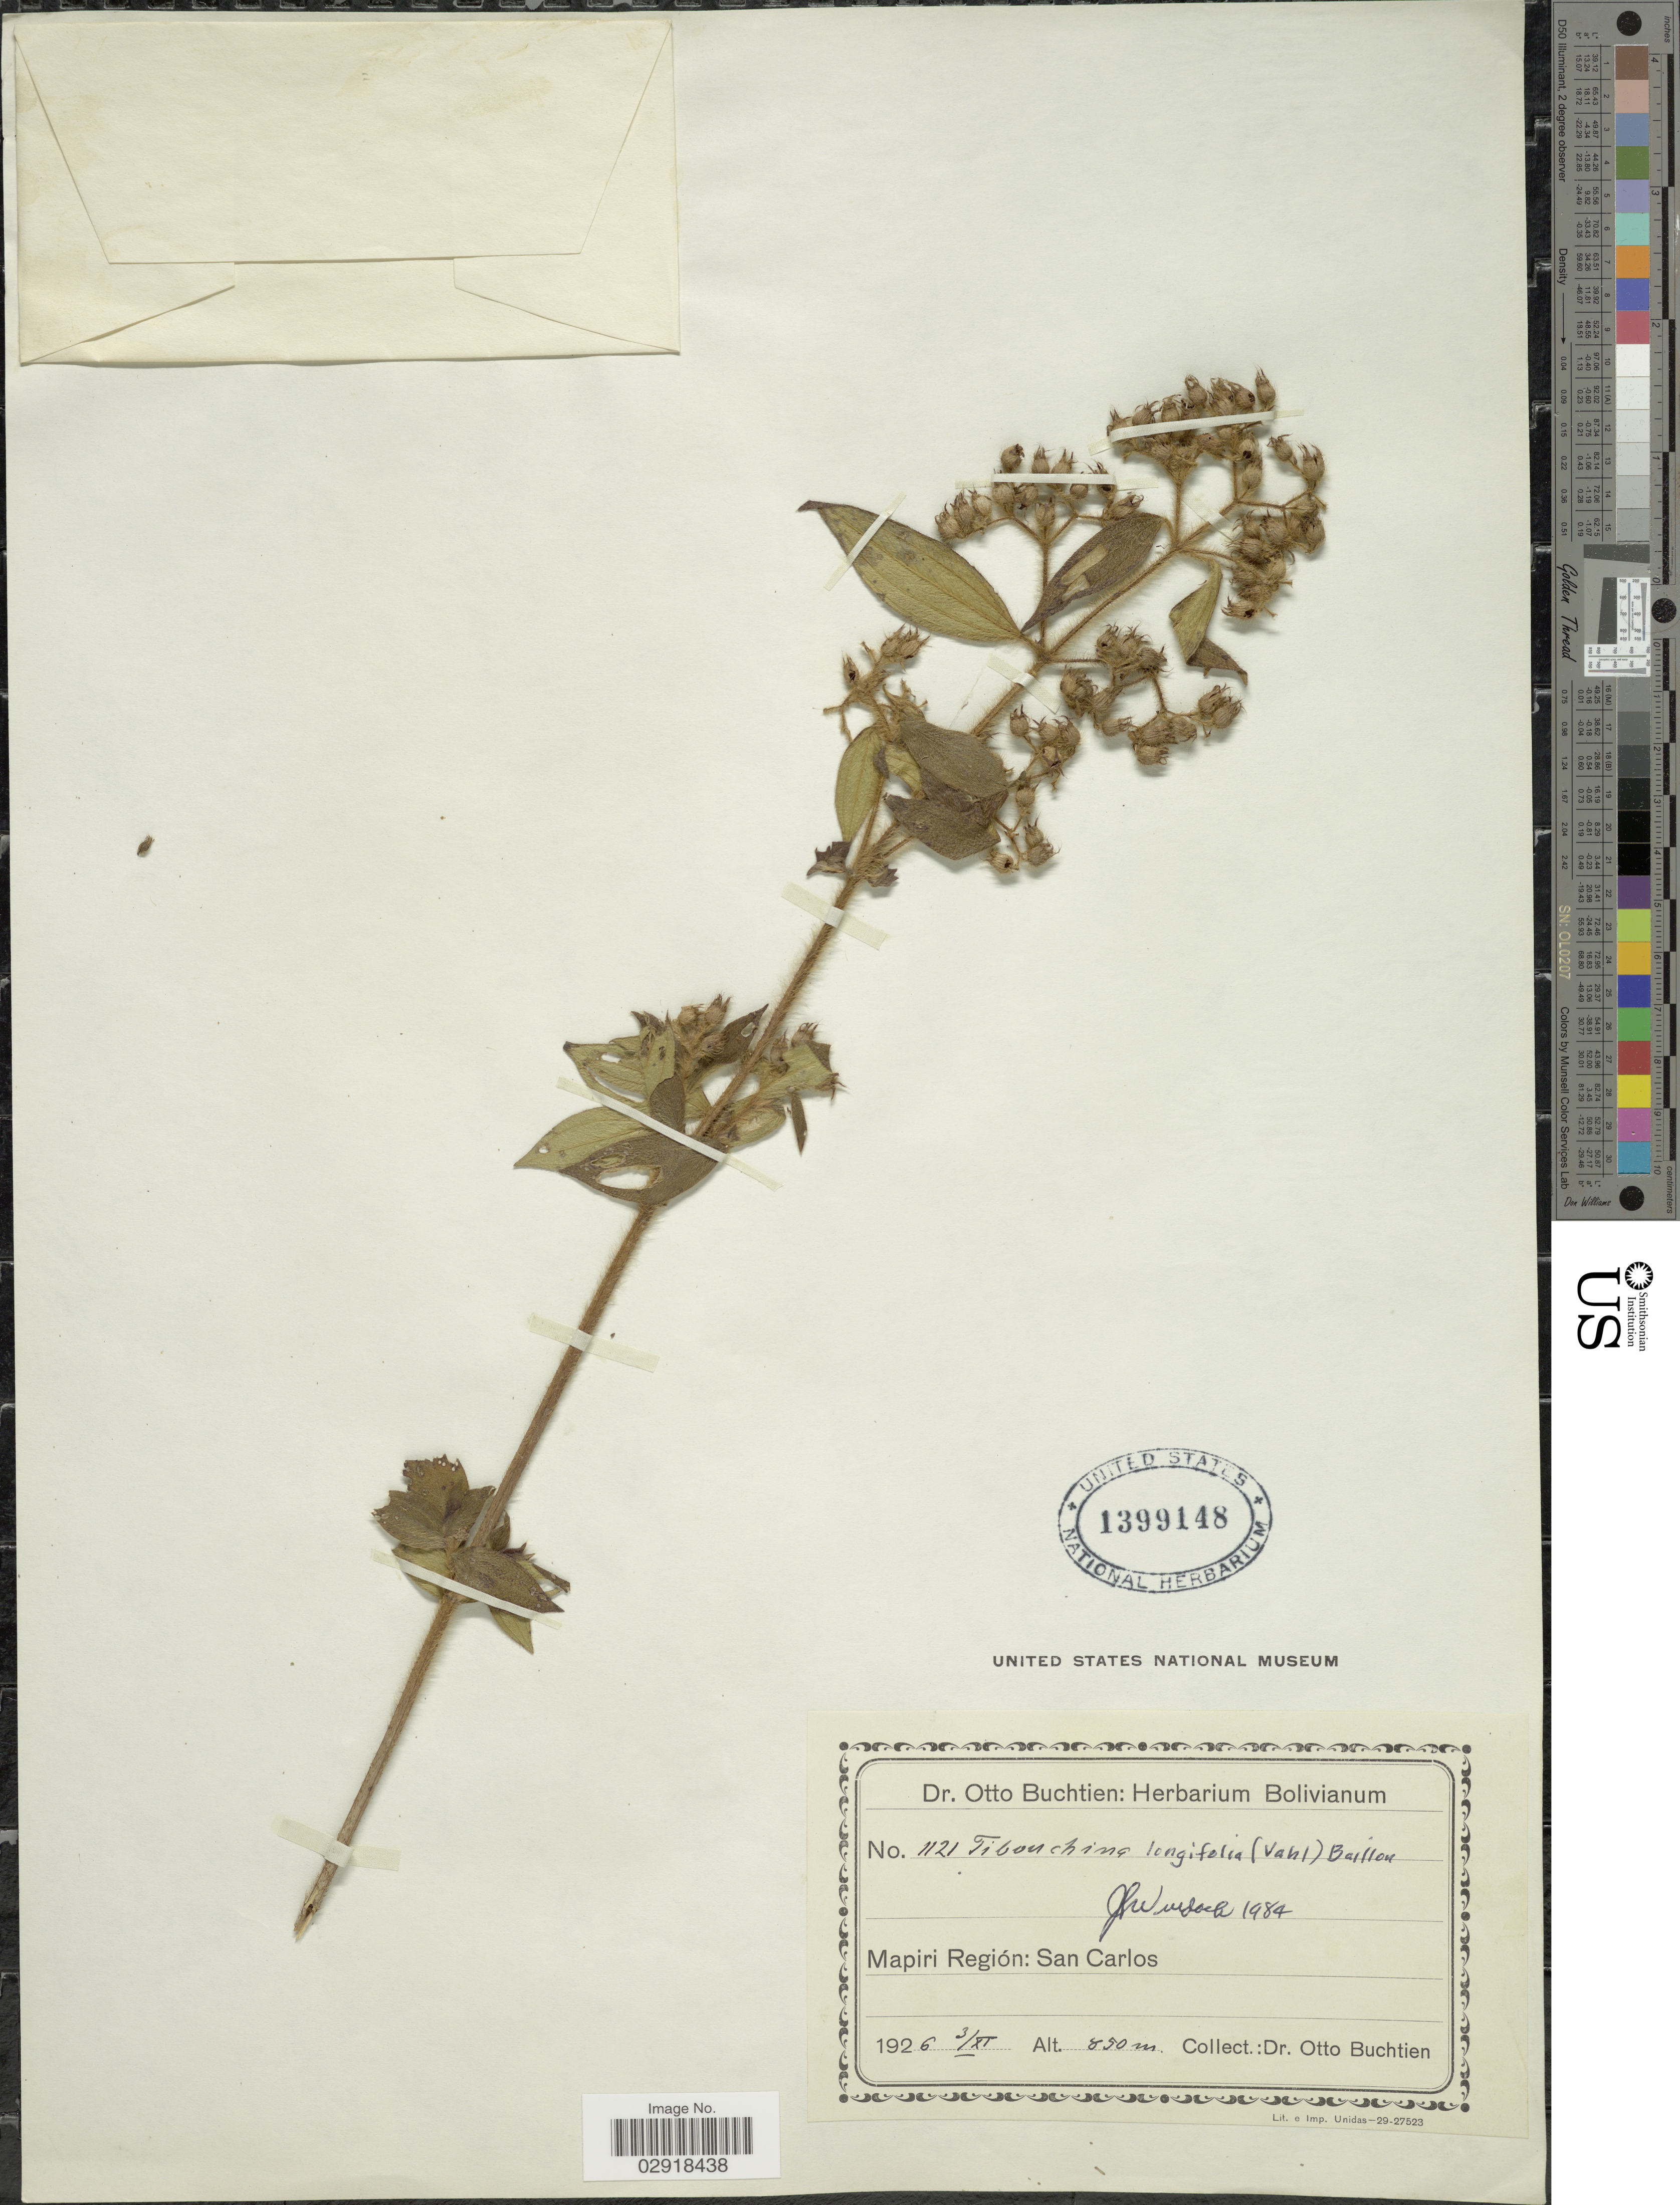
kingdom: Plantae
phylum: Tracheophyta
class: Magnoliopsida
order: Myrtales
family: Melastomataceae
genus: Chaetogastra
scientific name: Chaetogastra longifolia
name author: (Vahl) DC.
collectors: O. Buchtien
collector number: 1121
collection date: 1926-11-03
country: Bolivia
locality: Mapiri Region, San Carlos.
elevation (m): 850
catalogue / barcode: US 1399148